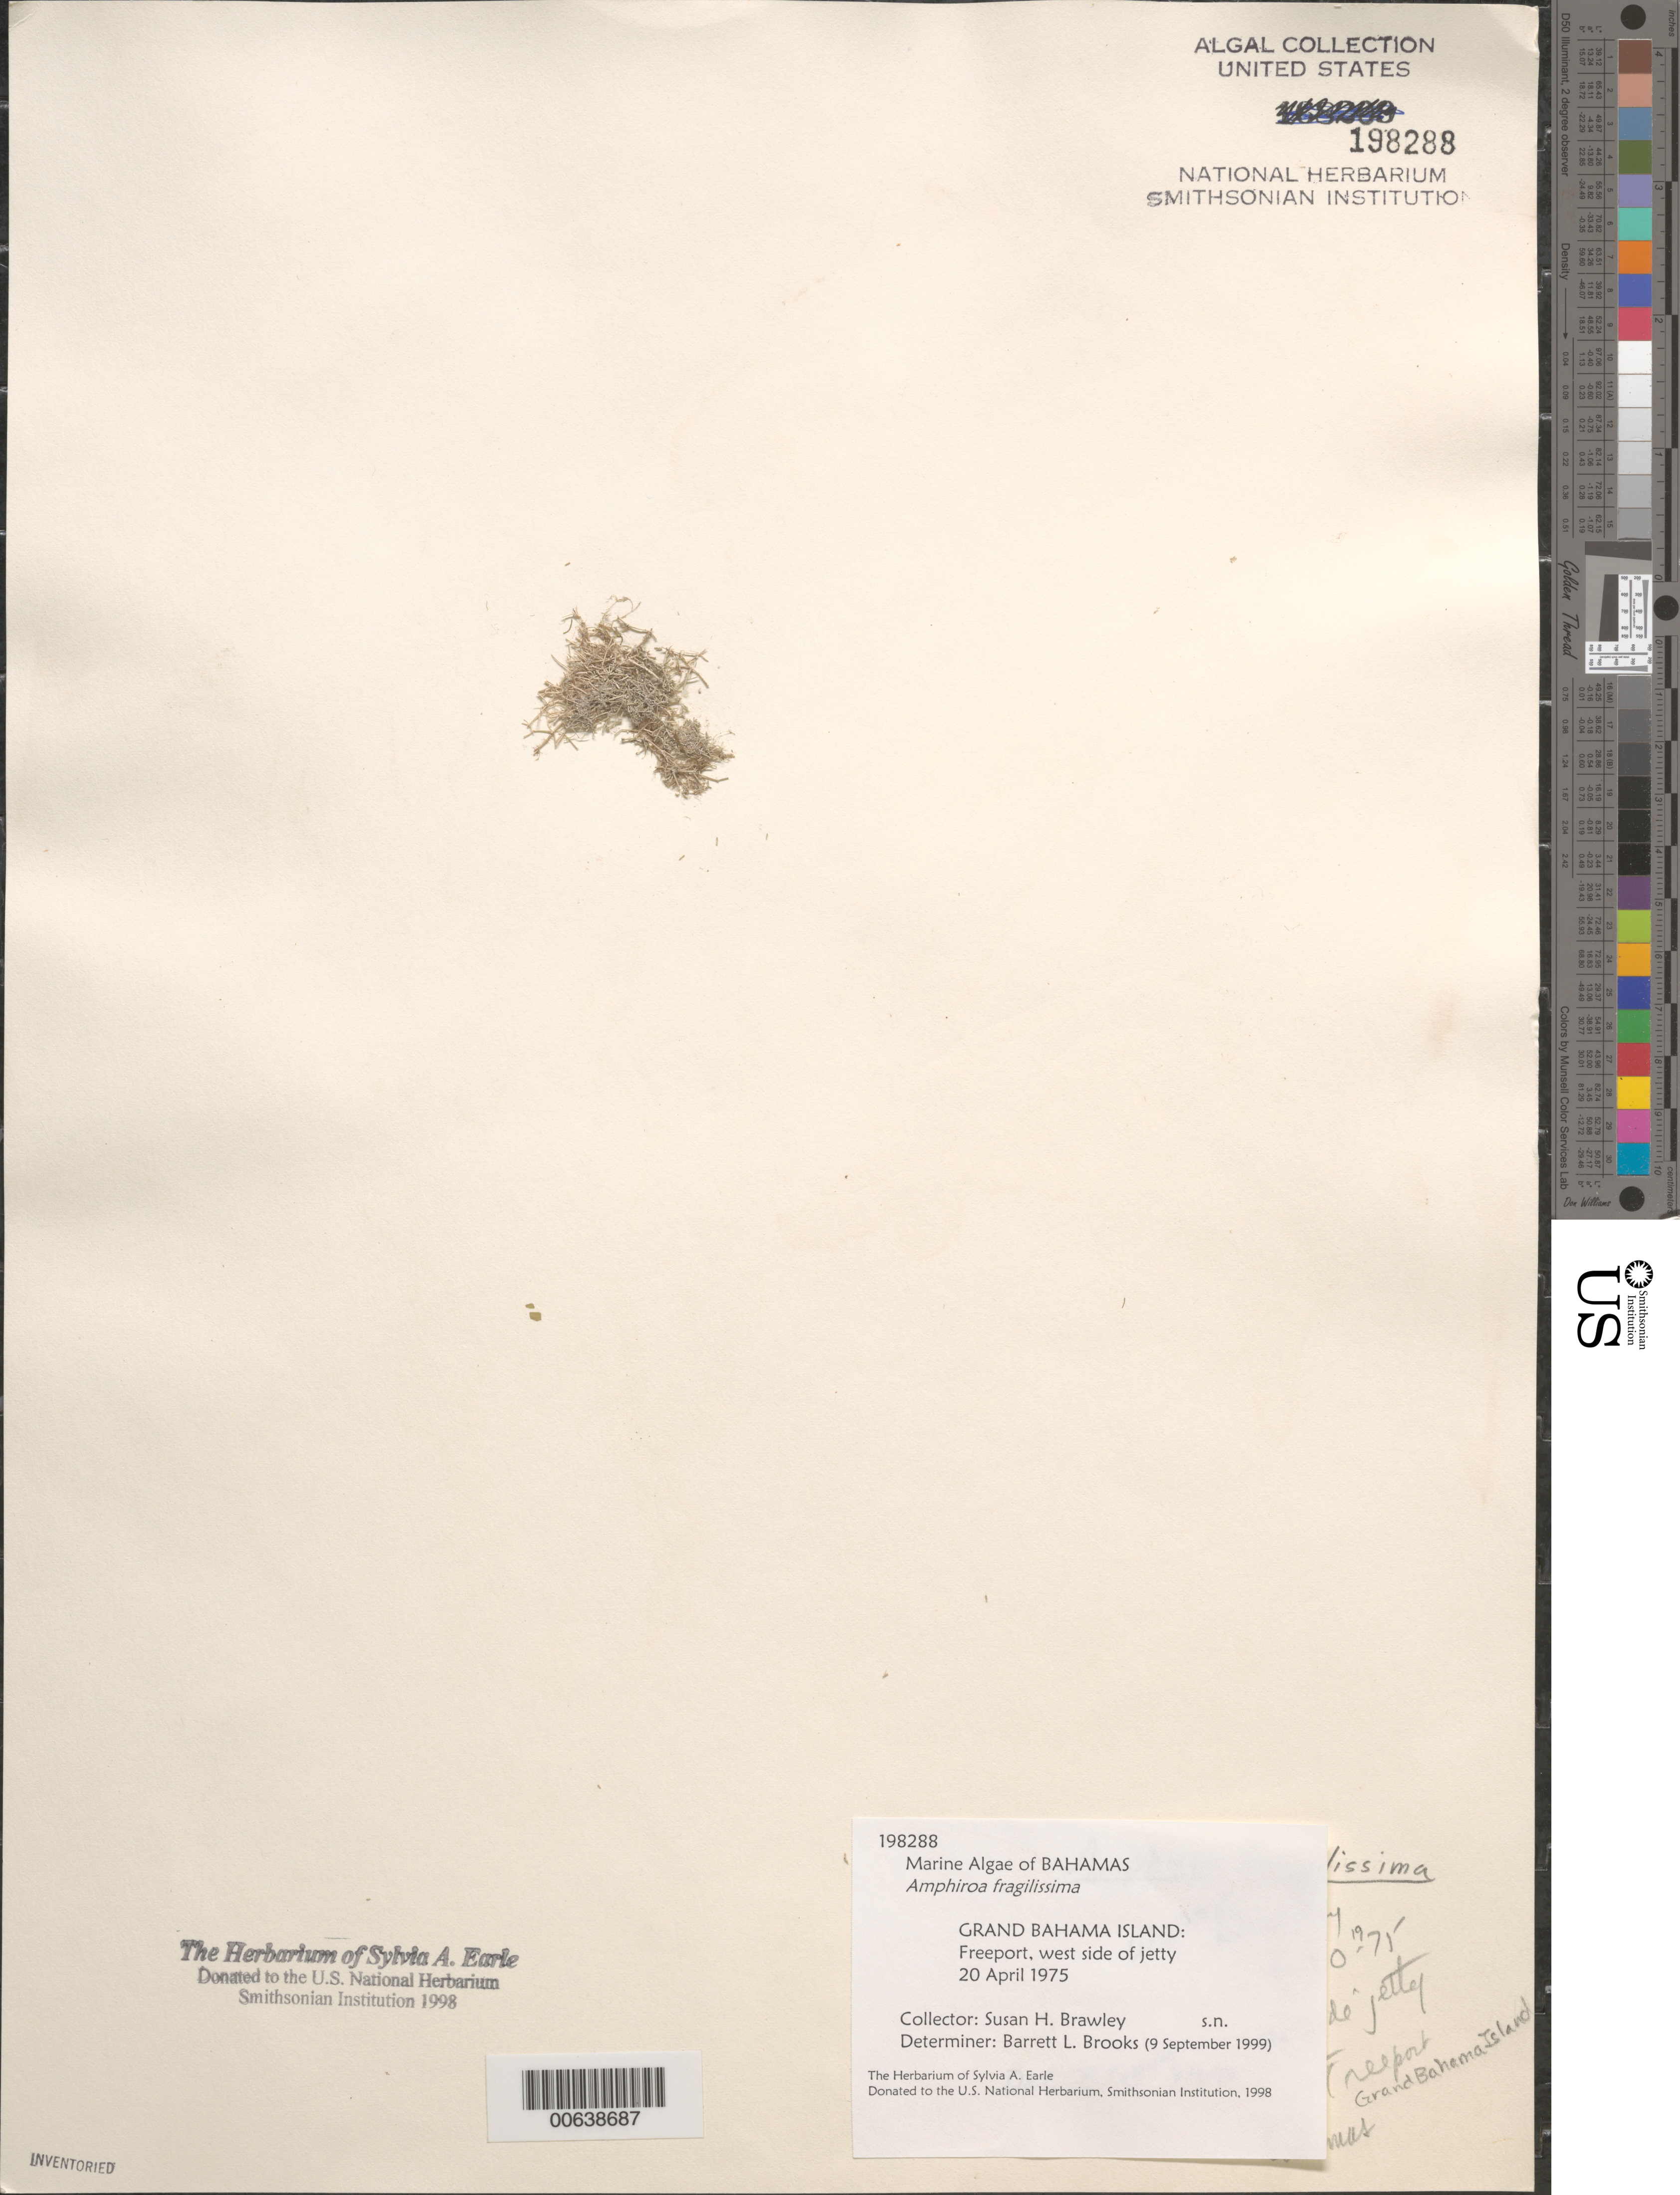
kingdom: Plantae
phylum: Rhodophyta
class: Florideophyceae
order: Corallinales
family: Lithophyllaceae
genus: Amphiroa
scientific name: Amphiroa fragilissima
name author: (L.) J.V.Lamouroux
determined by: Brooks, B. L., (BOT), Smithsonian Institution - National Museum of Natural History (UNITED STATES)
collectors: S. Brawley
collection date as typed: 20 Apr 1975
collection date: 1975-04-20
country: Bahamas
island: Grand Bahama Island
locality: Freeport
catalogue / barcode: US 198288